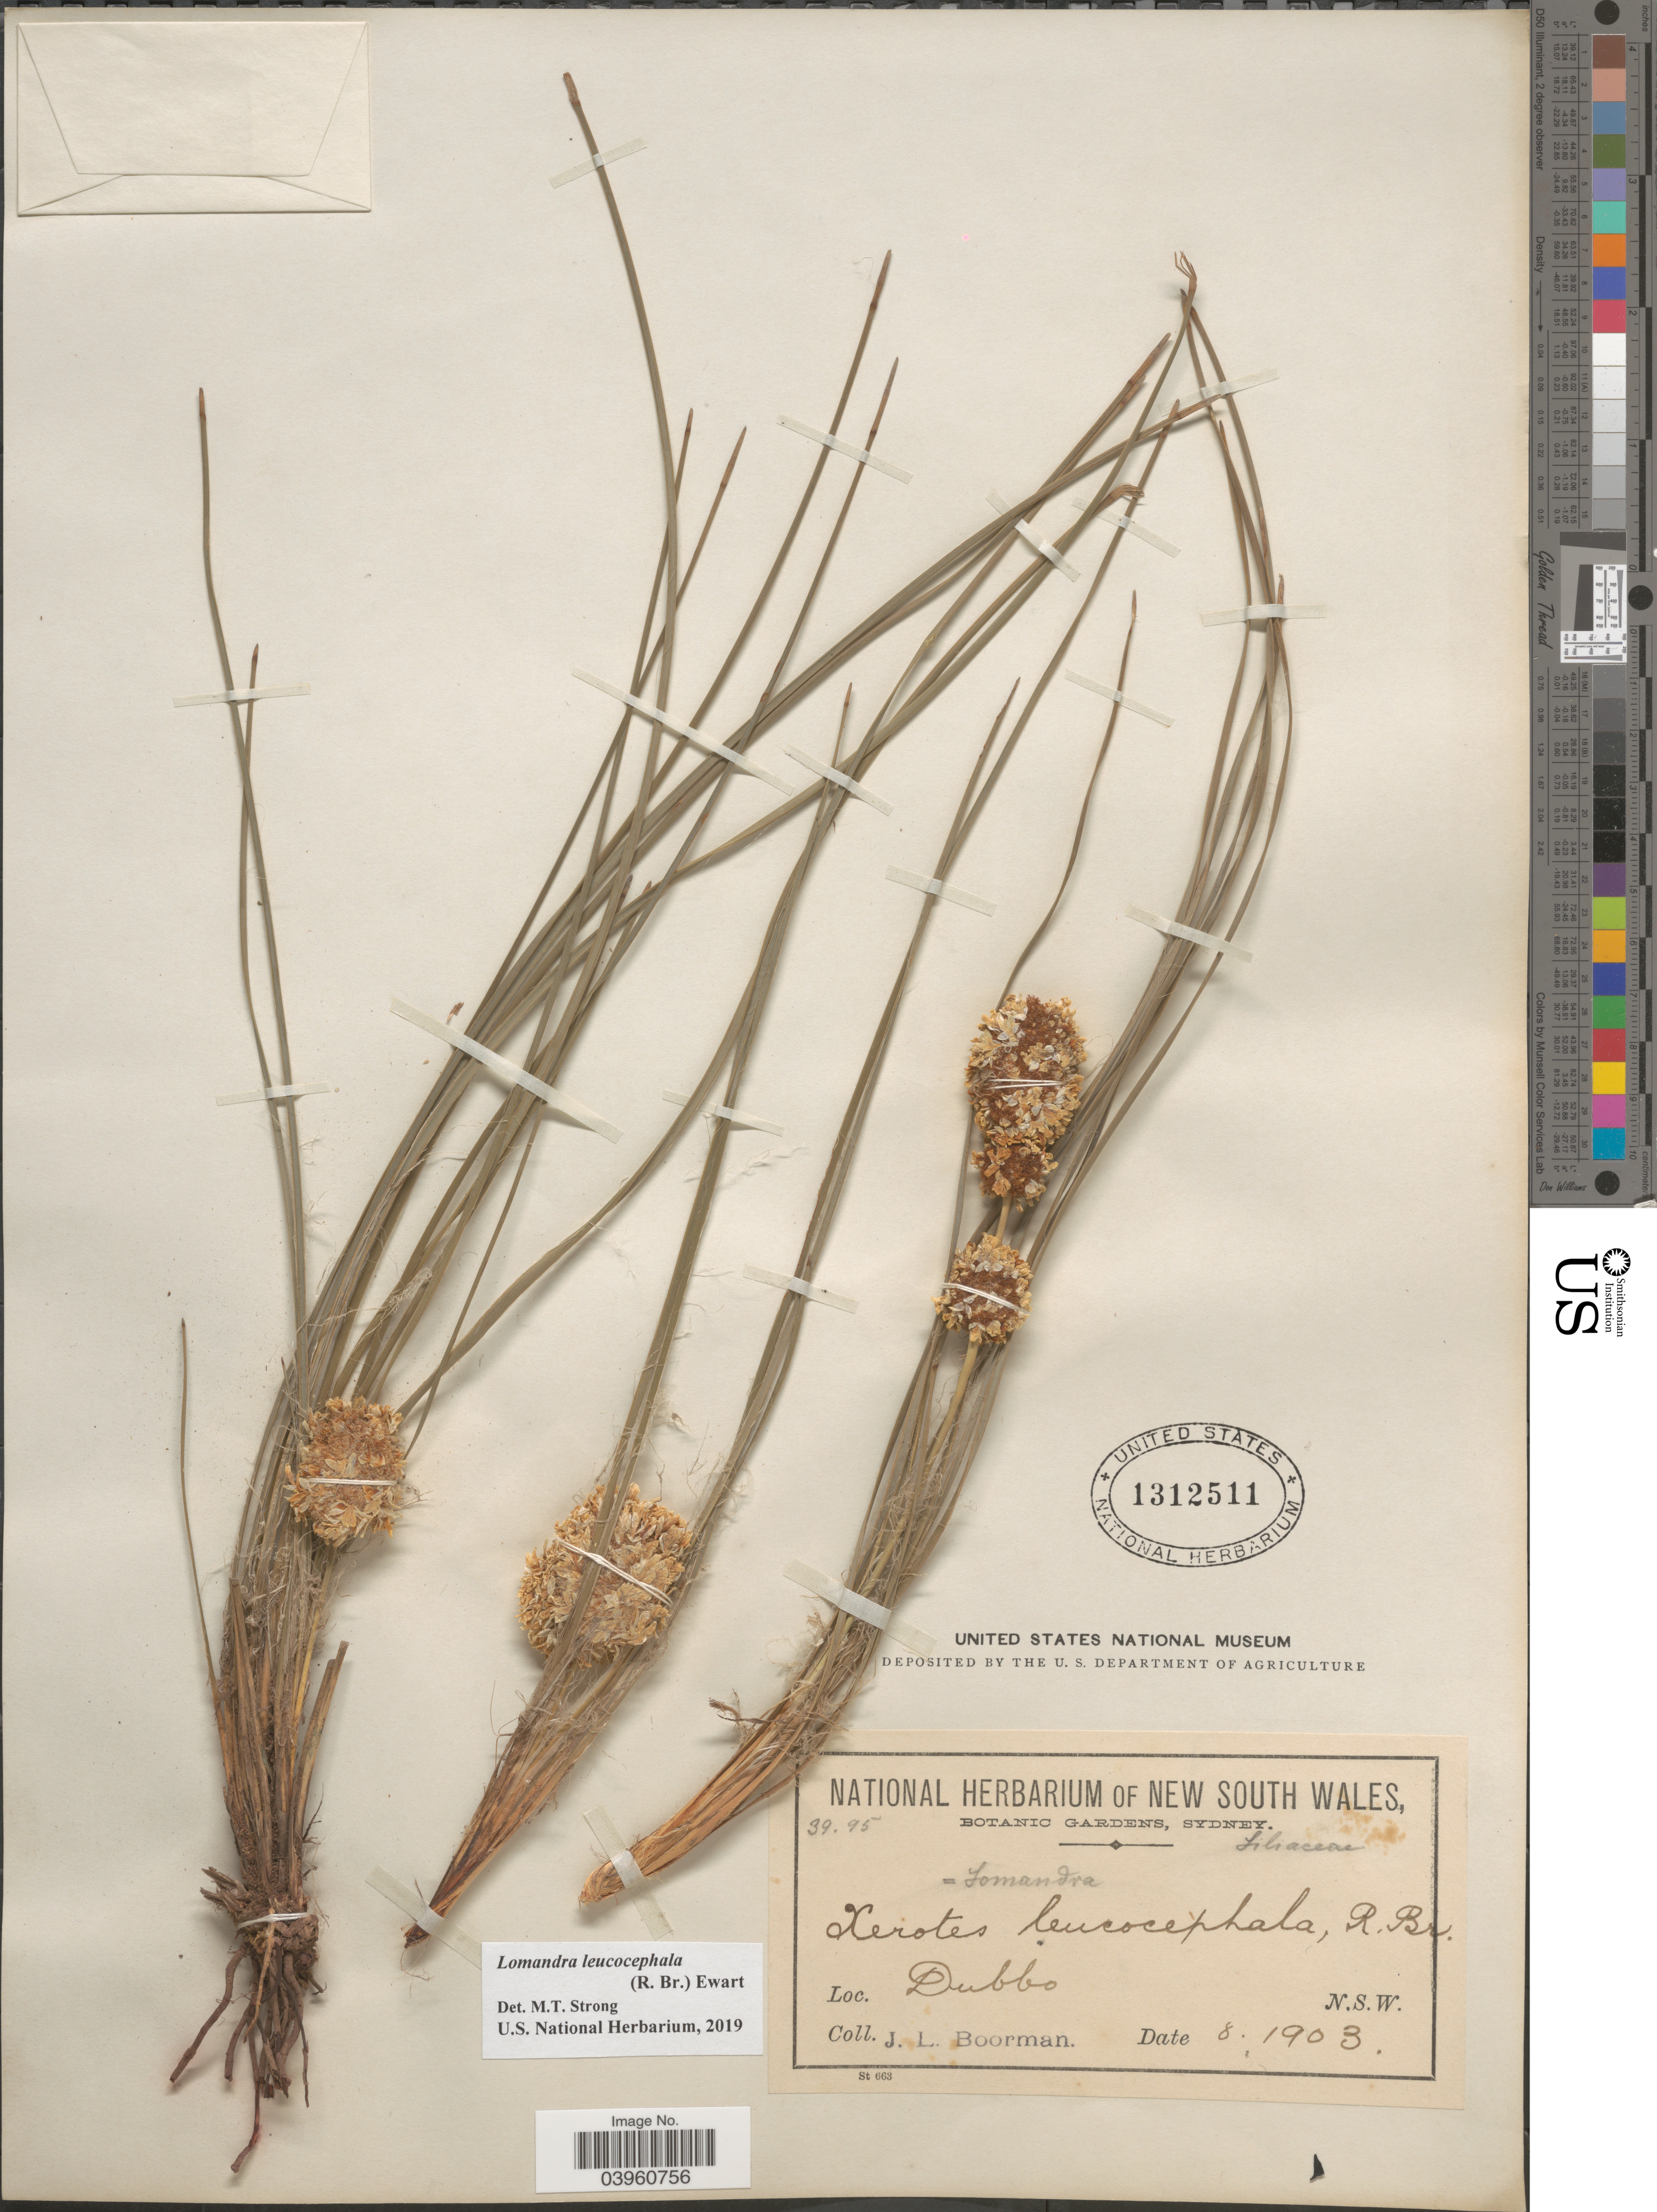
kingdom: Plantae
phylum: Tracheophyta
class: Liliopsida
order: Asparagales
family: Asparagaceae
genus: Lomandra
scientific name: Lomandra leucocephala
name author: (R. Br.) Ewart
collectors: J. Boorman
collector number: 39.95?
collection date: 1903-08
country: Australia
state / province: New South Wales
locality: Dubbo. N.S.W.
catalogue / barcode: US 1312511